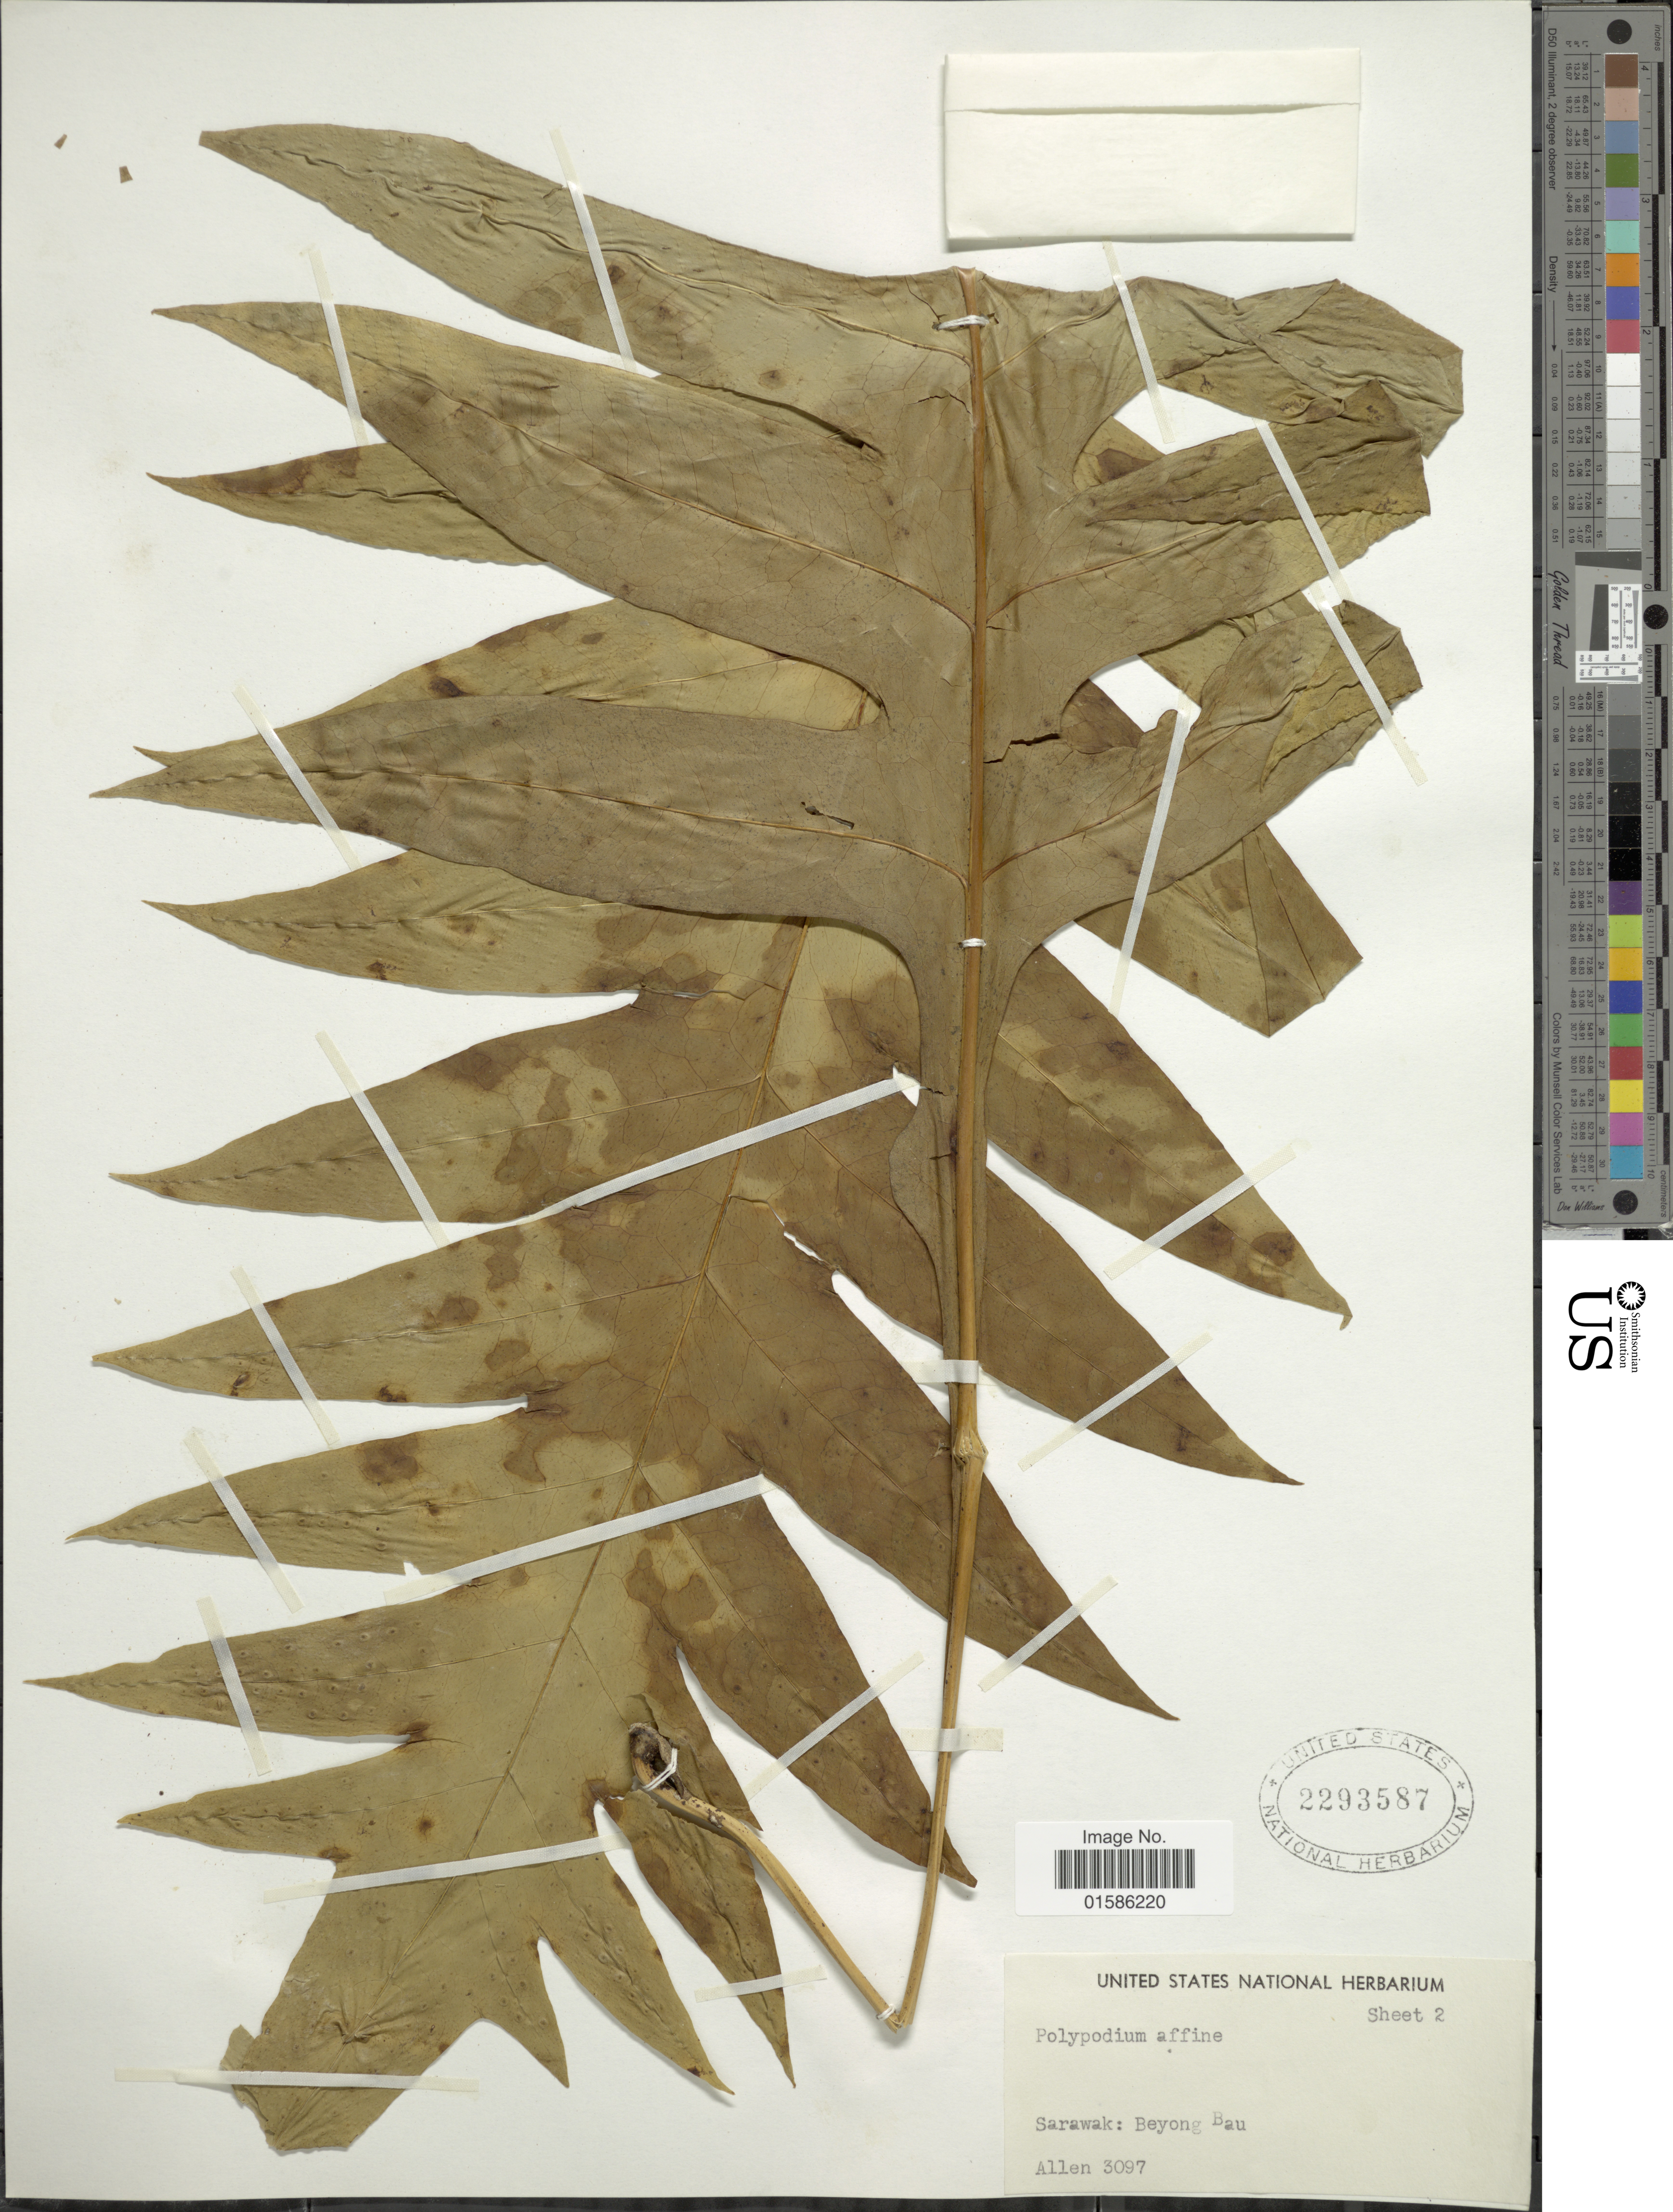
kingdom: Plantae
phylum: Tracheophyta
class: Polypodiopsida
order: Polypodiales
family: Polypodiaceae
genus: Microsorum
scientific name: Microsorum commutatum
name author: (Blume) Copel.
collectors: -- Allen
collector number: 3097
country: Malaysia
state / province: Sarawak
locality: Beyong Bai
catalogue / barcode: US 2293587